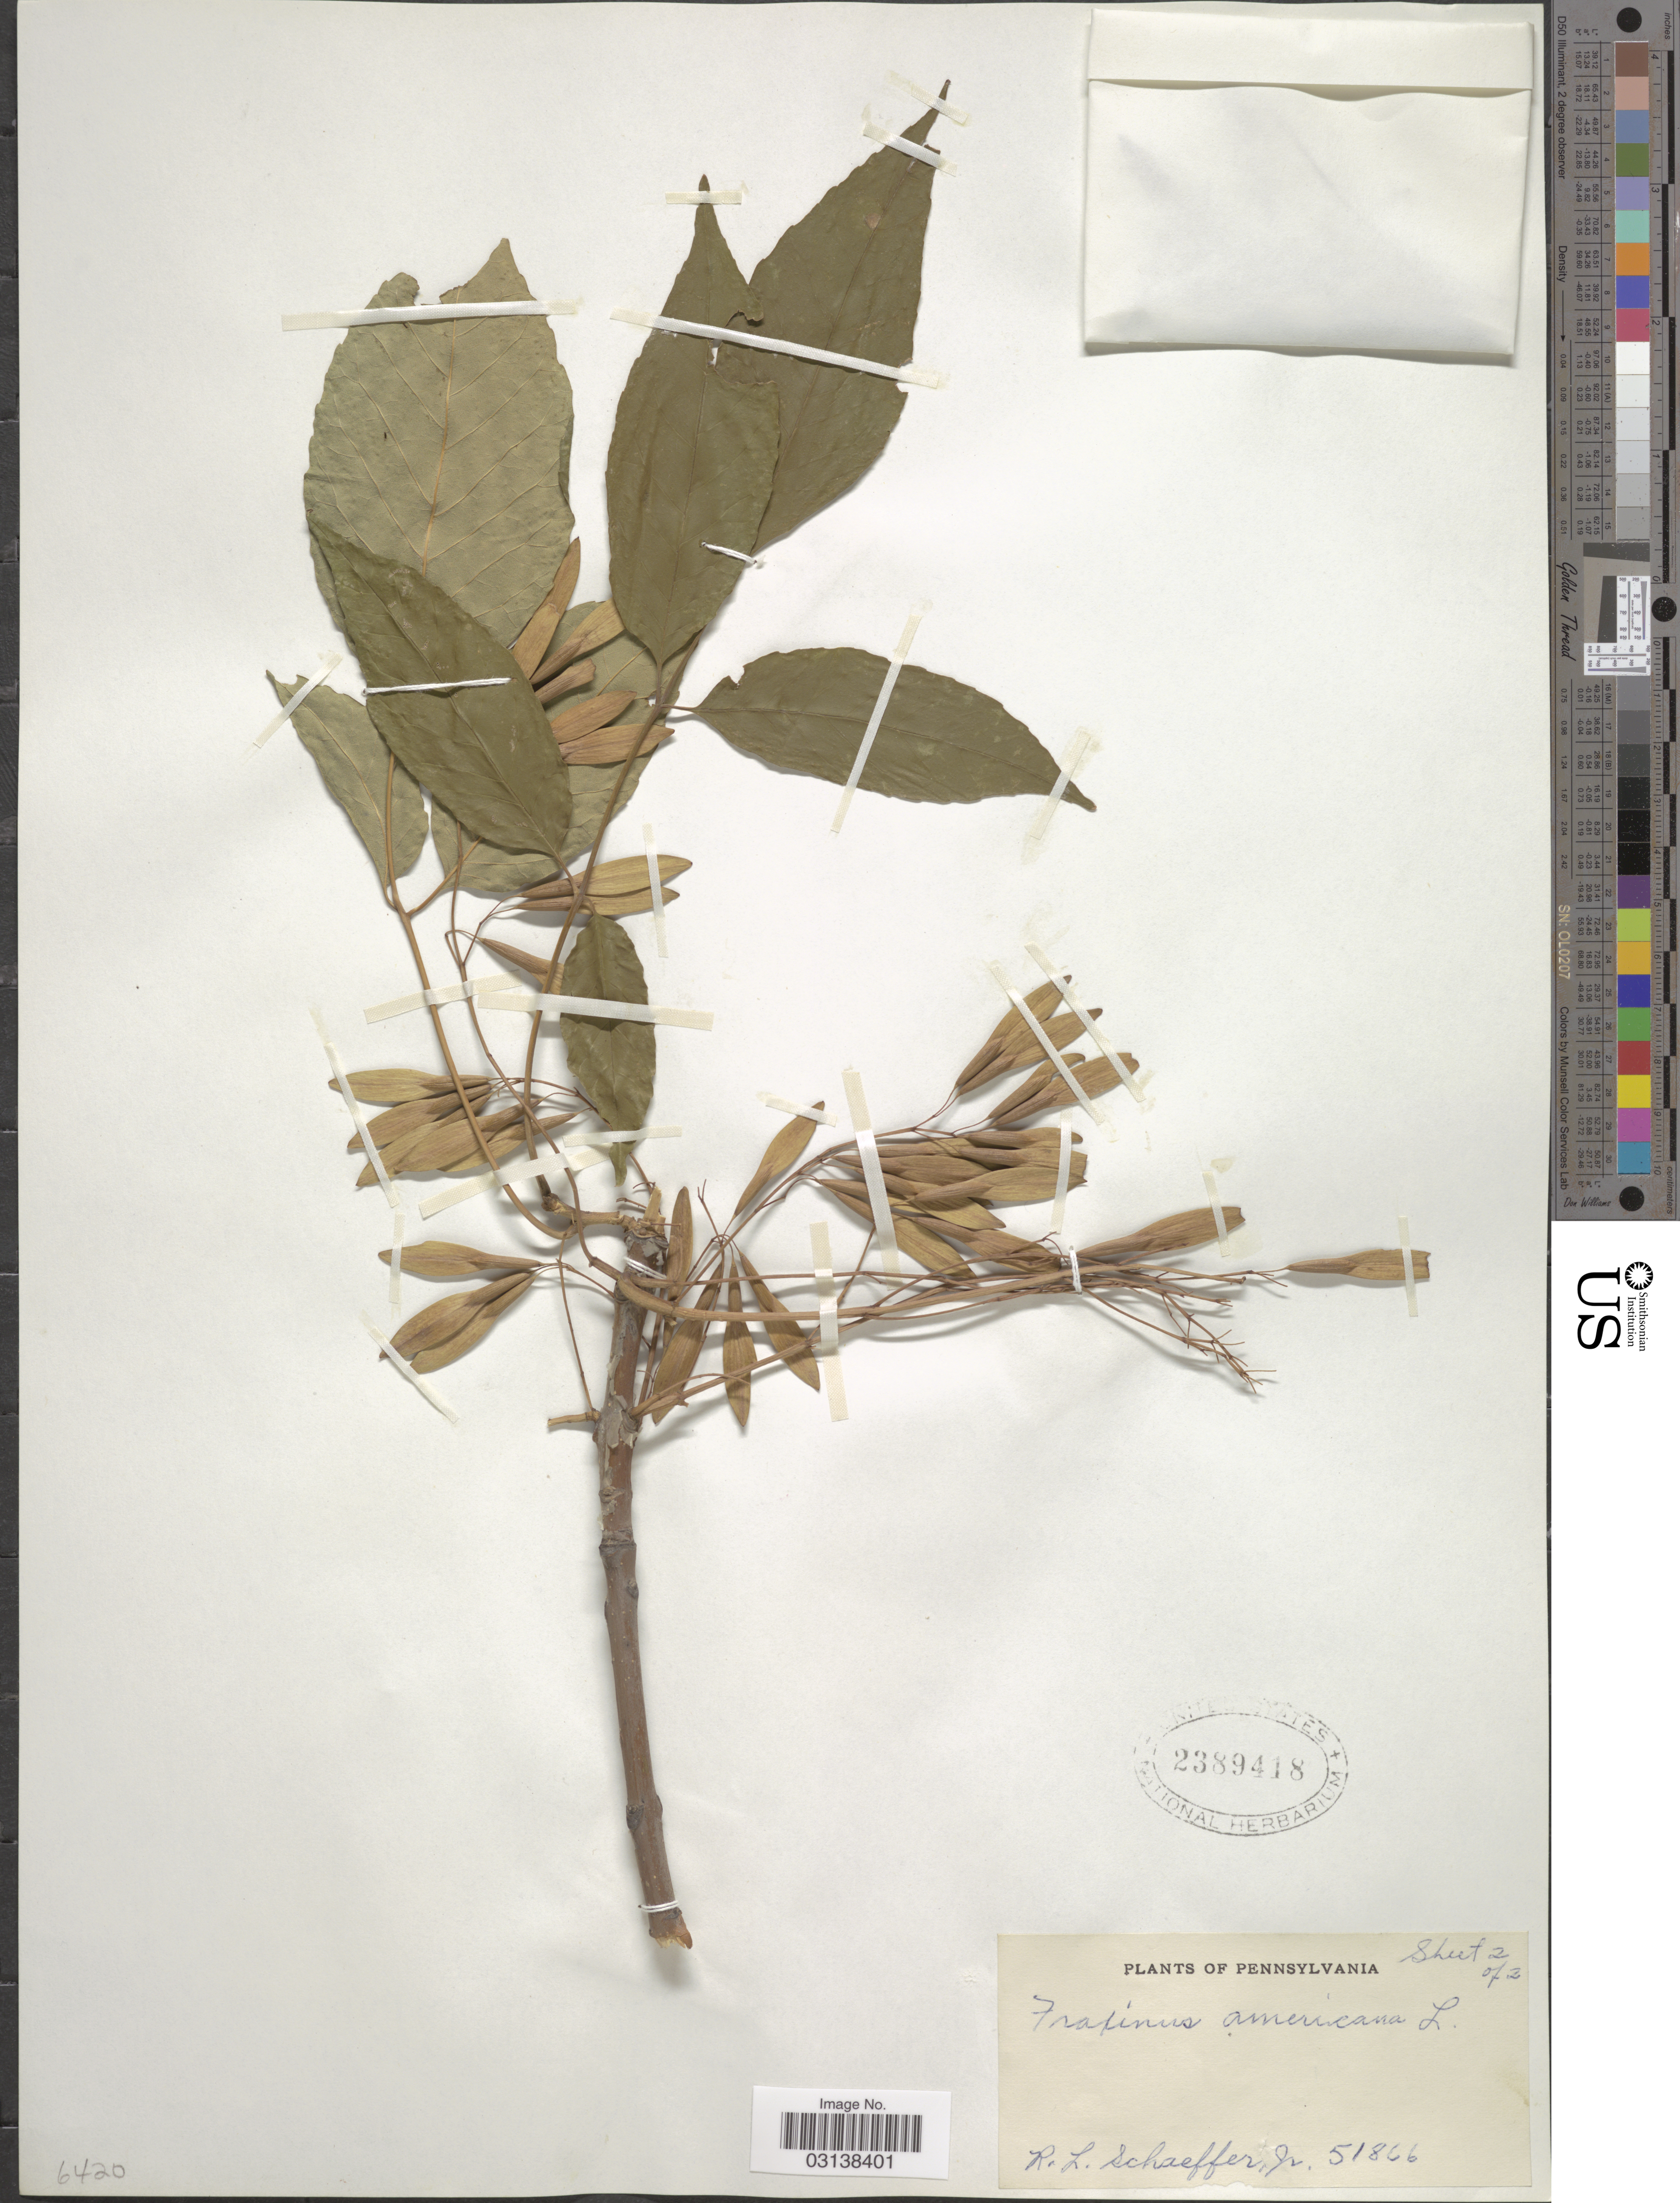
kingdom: Plantae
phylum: Tracheophyta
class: Magnoliopsida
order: Lamiales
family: Oleaceae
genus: Fraxinus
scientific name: Fraxinus americana var. biltmoreana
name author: (Beadle) J.W. Wright ex Fernald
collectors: R. L. Schaeffer Jr.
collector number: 51866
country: United States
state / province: Pennsylvania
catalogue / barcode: US 2389418